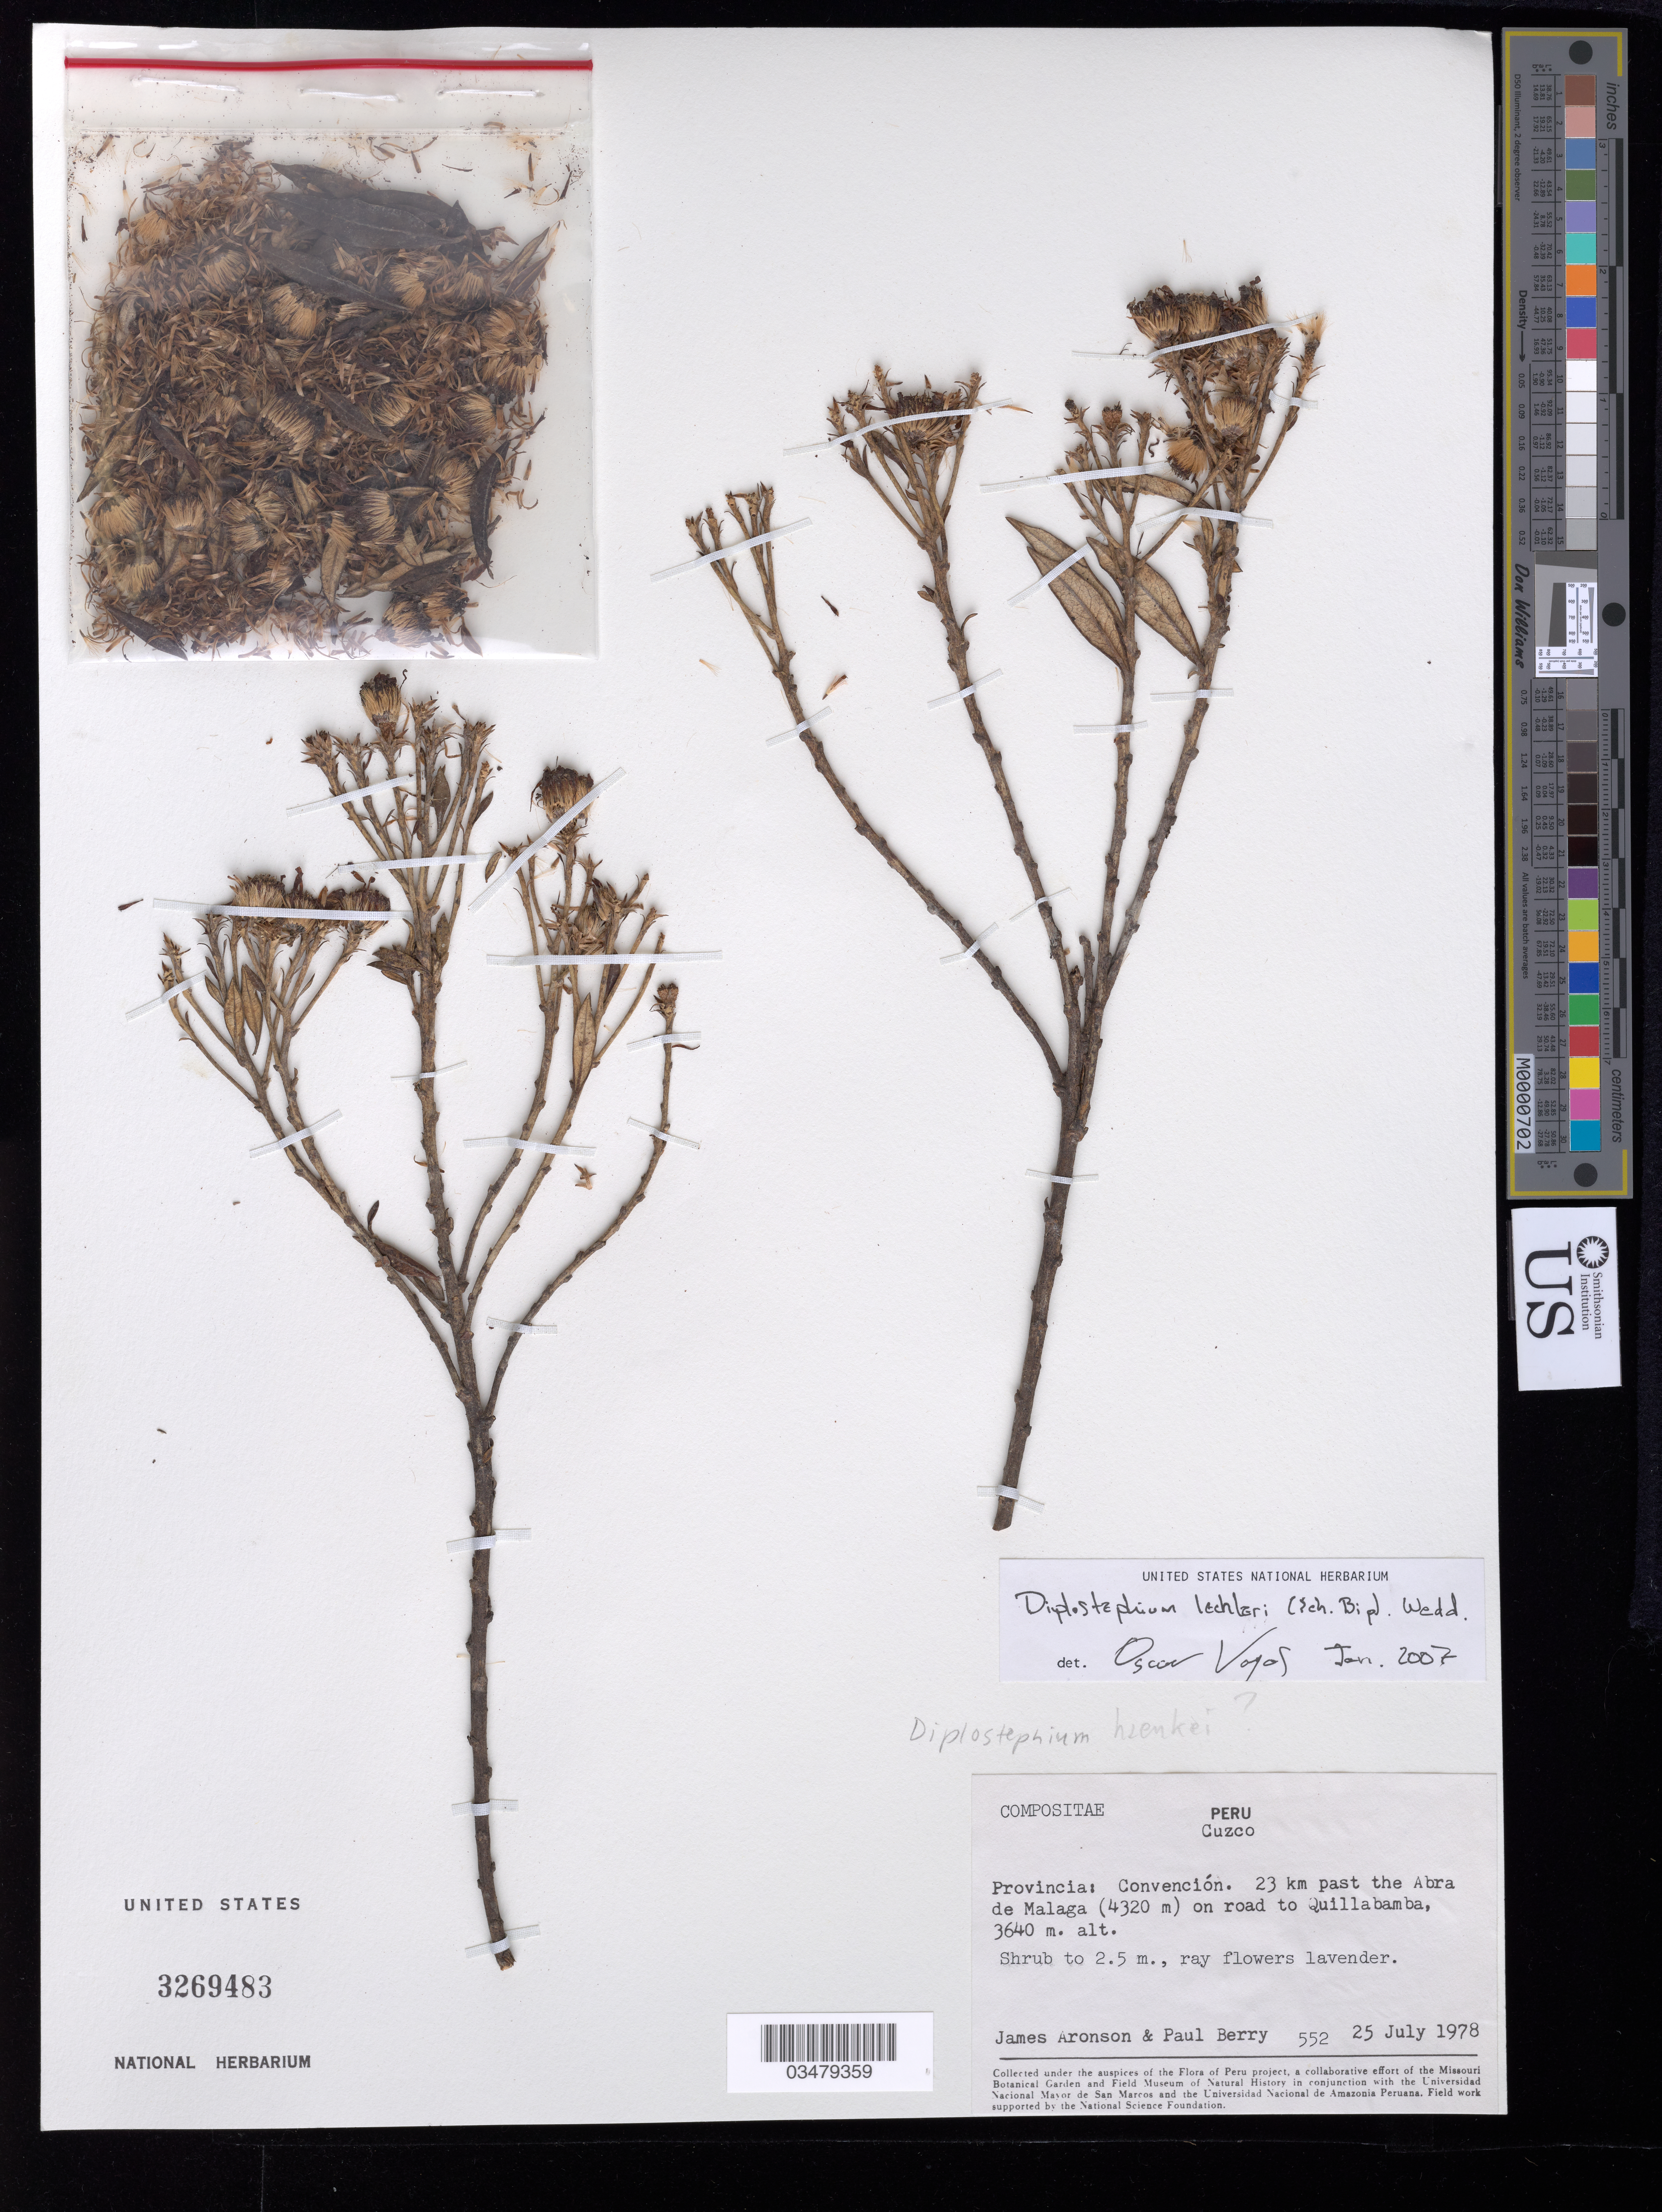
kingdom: Plantae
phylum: Tracheophyta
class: Magnoliopsida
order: Asterales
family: Asteraceae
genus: Diplostephium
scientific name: Diplostephium lechleri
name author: (Sch. Bip.) Wedd.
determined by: Vargas, Oscar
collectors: J. Aronson & P. T. Berry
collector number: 552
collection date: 1978-07-25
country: Peru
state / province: Cusco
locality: Provincia Convencion, 23 km past the Abra de Malaga on road to Quillabamba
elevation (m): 3640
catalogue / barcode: US 3269483